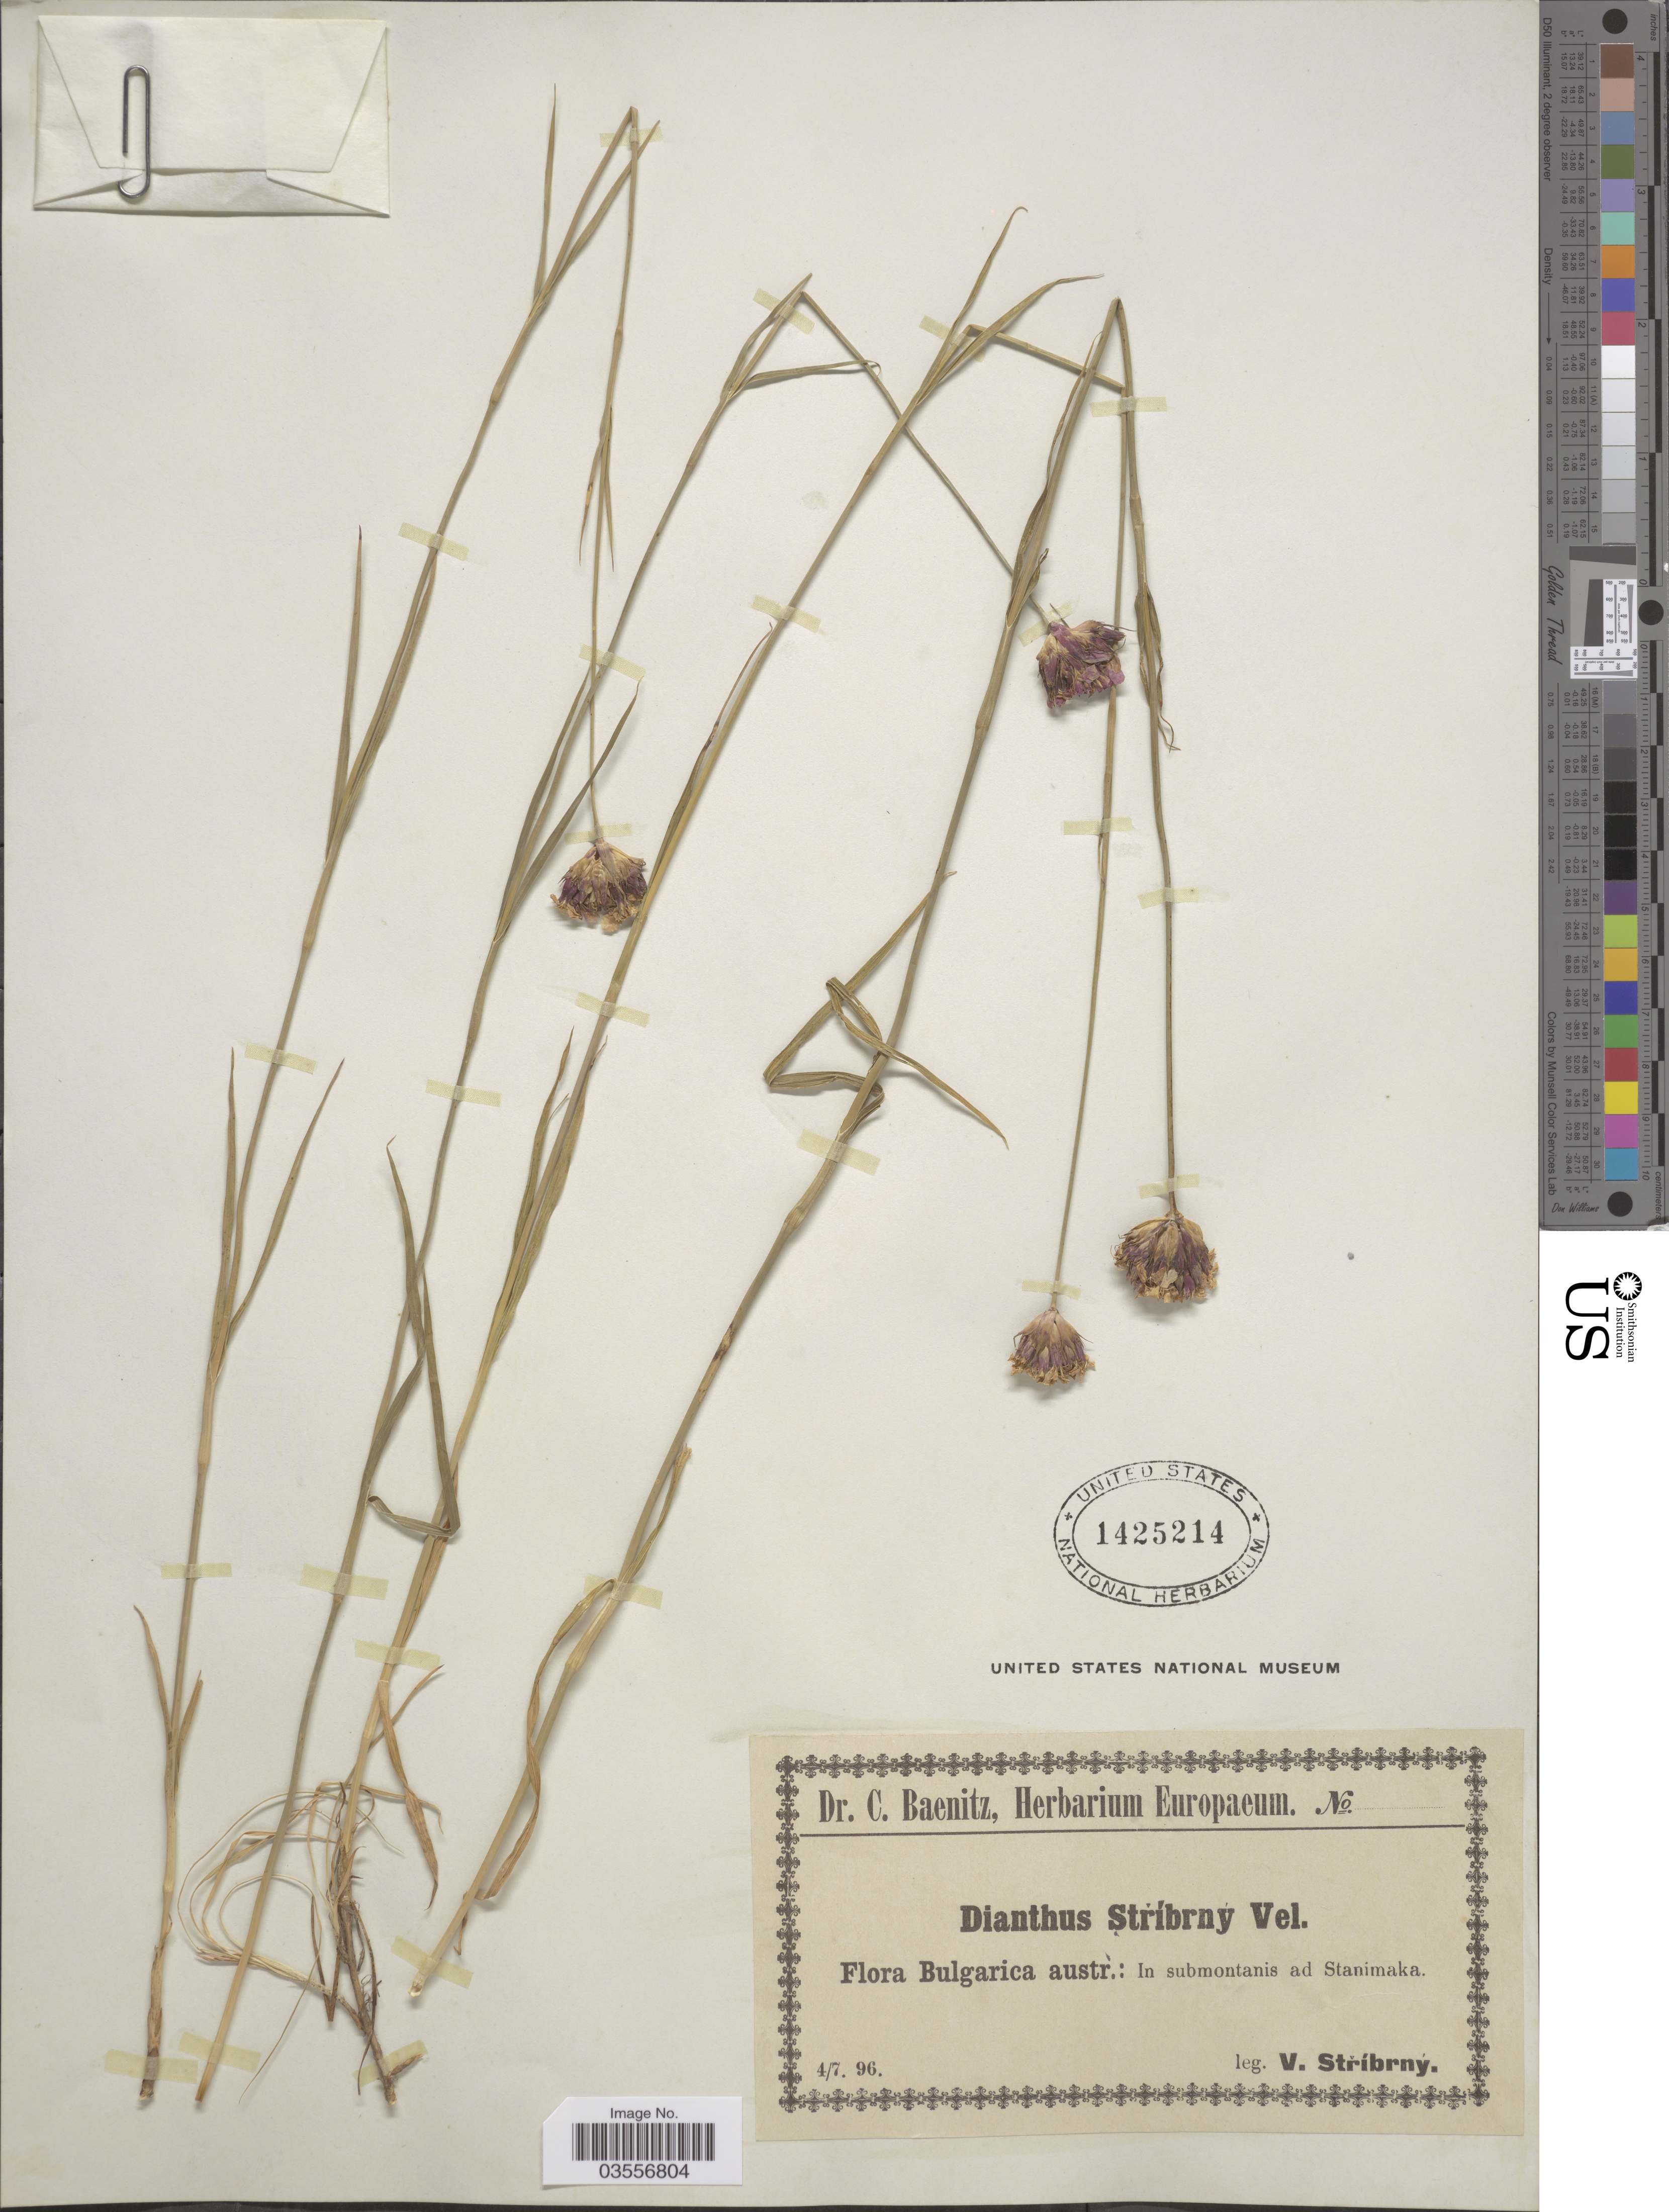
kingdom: Plantae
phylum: Tracheophyta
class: Magnoliopsida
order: Caryophyllales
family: Caryophyllaceae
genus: Dianthus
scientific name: Dianthus stribrnyi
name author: Velen.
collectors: V. Stribrny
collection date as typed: Transcribed d/m/y: 4/7/96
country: Bulgaria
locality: Bulgarica austr.: In submontanis ad Stanimaka.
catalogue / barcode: US 1425214